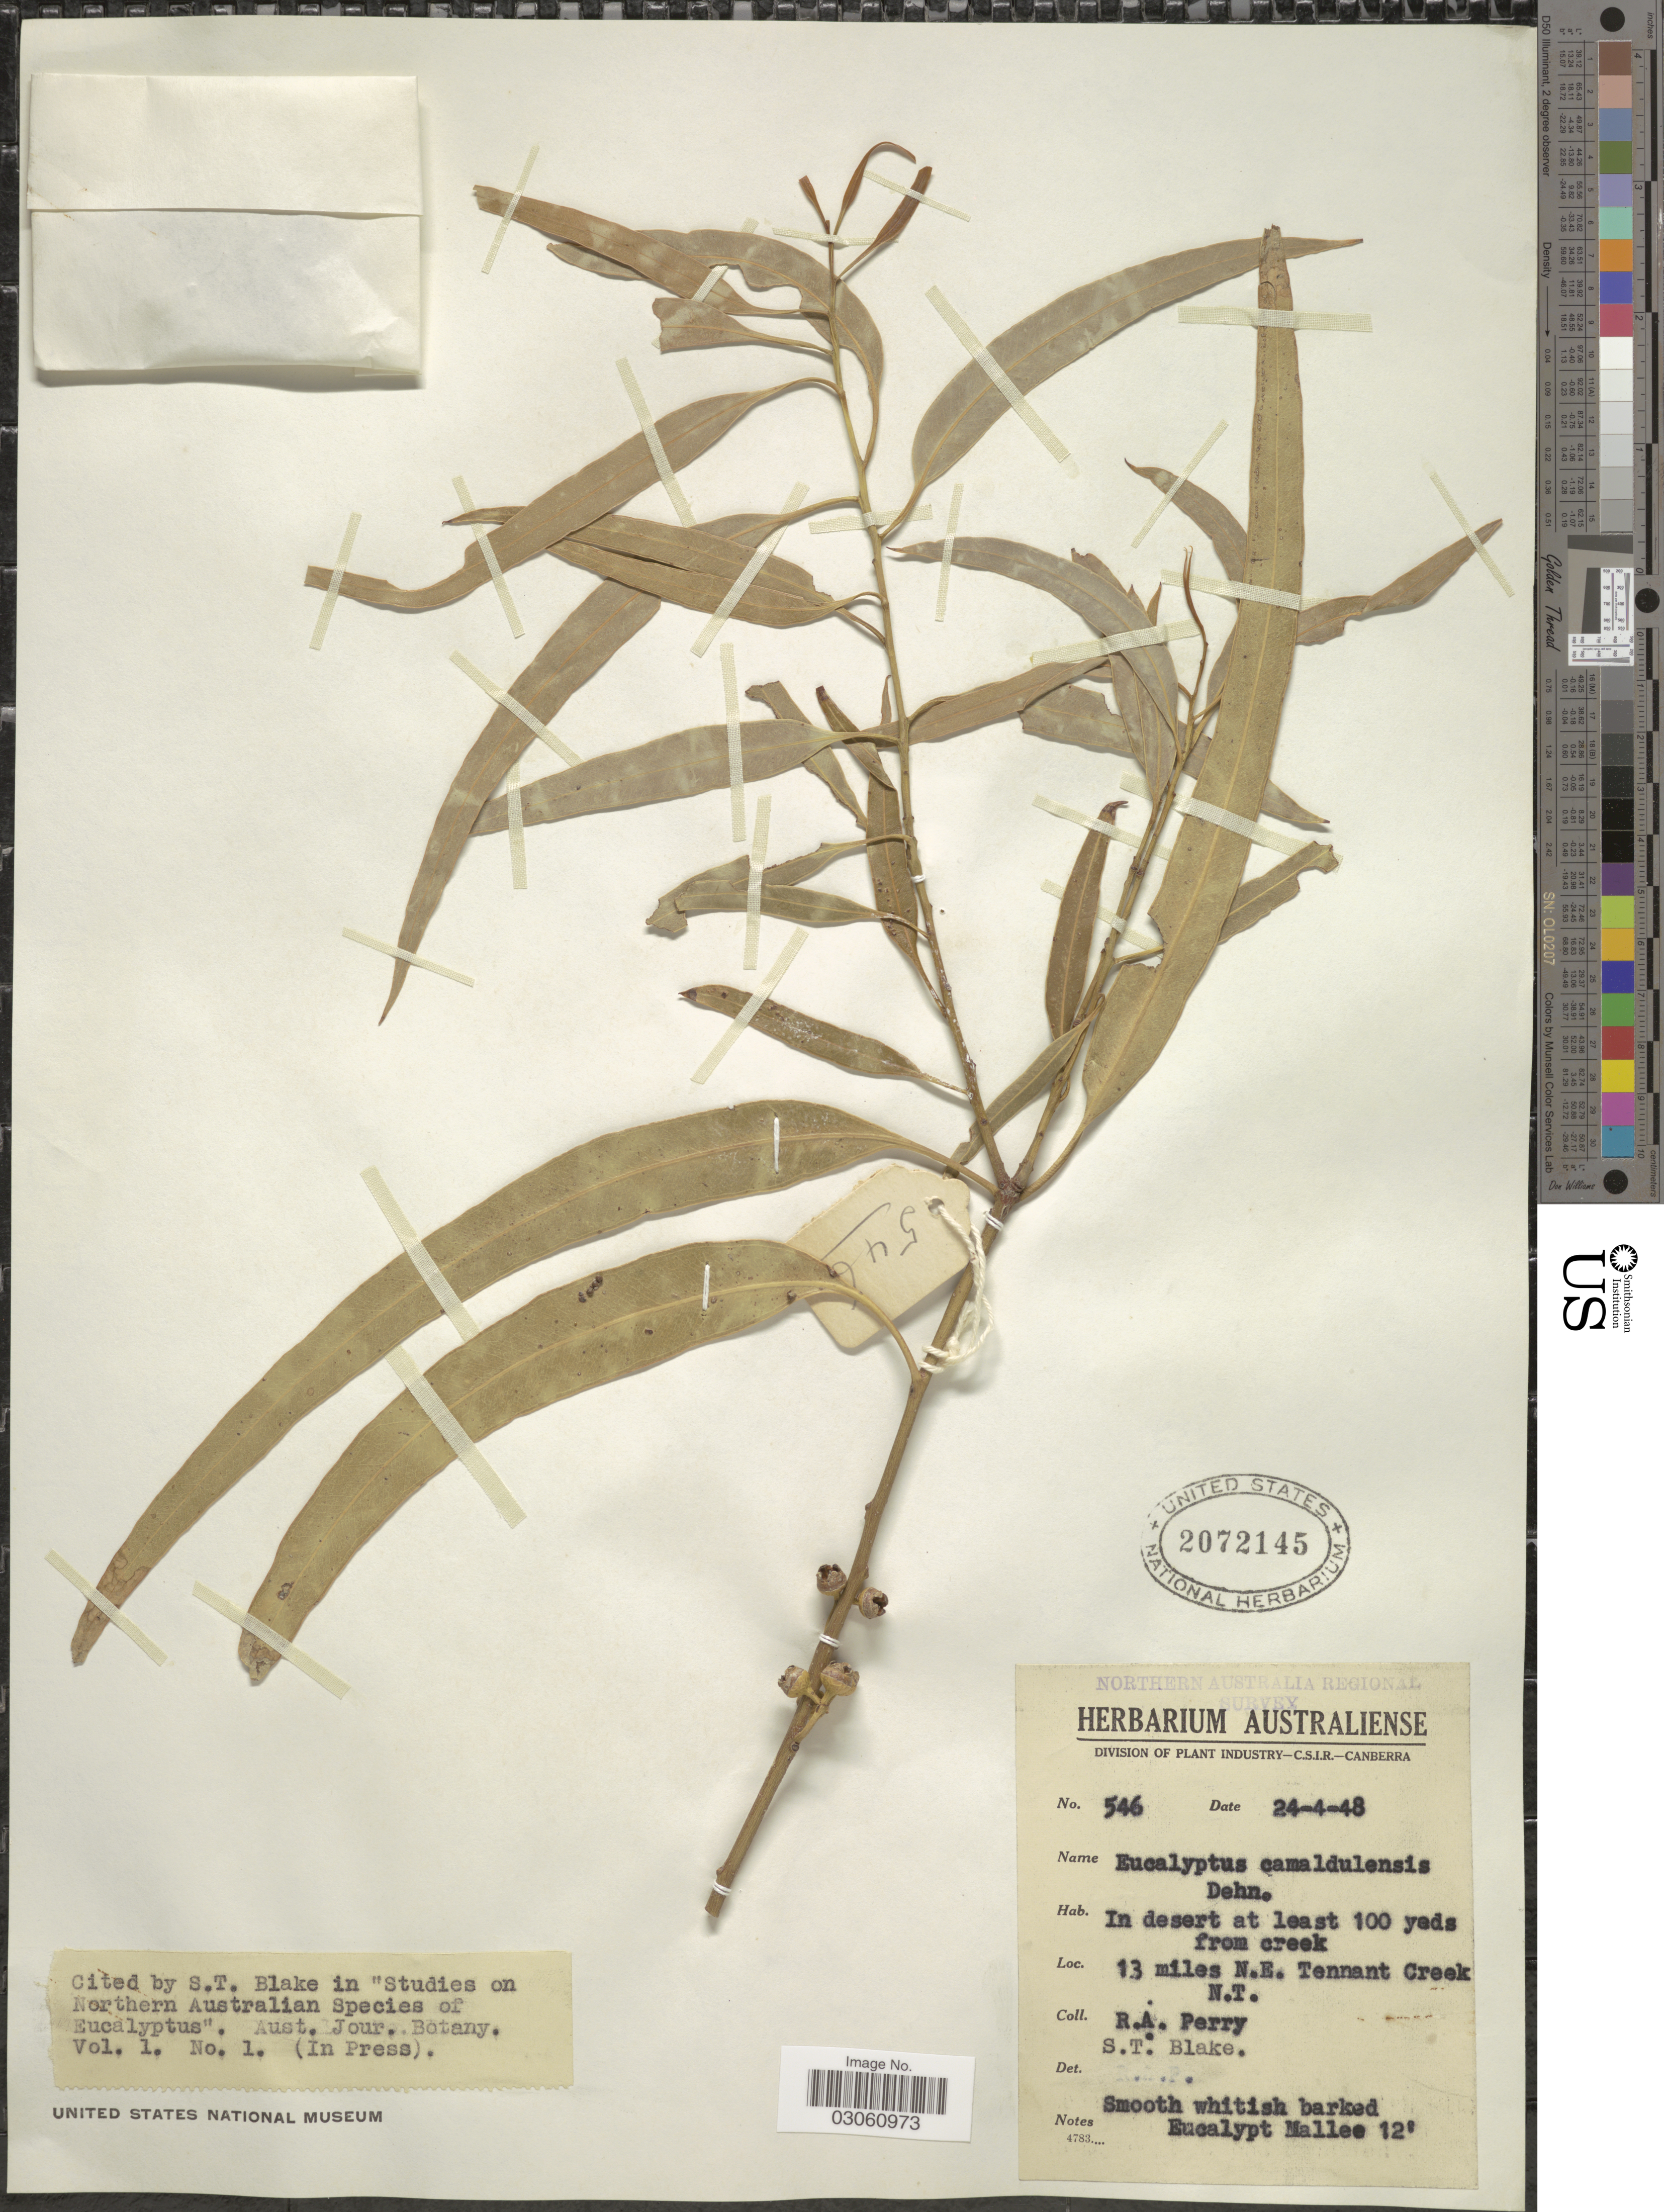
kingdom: Plantae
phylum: Tracheophyta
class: Magnoliopsida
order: Myrtales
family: Myrtaceae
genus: Eucalyptus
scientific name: Eucalyptus camaldulensis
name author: Dehnh.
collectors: Perry, R. A. & S. T. Blake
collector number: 546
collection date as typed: Transcribed d/m/y: 24/5/48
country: Australia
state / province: Northern Territory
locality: In desert at least 100 yeds from creek, 13 miles N.E. Tennant Creek, N.T.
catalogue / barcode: US 2072145